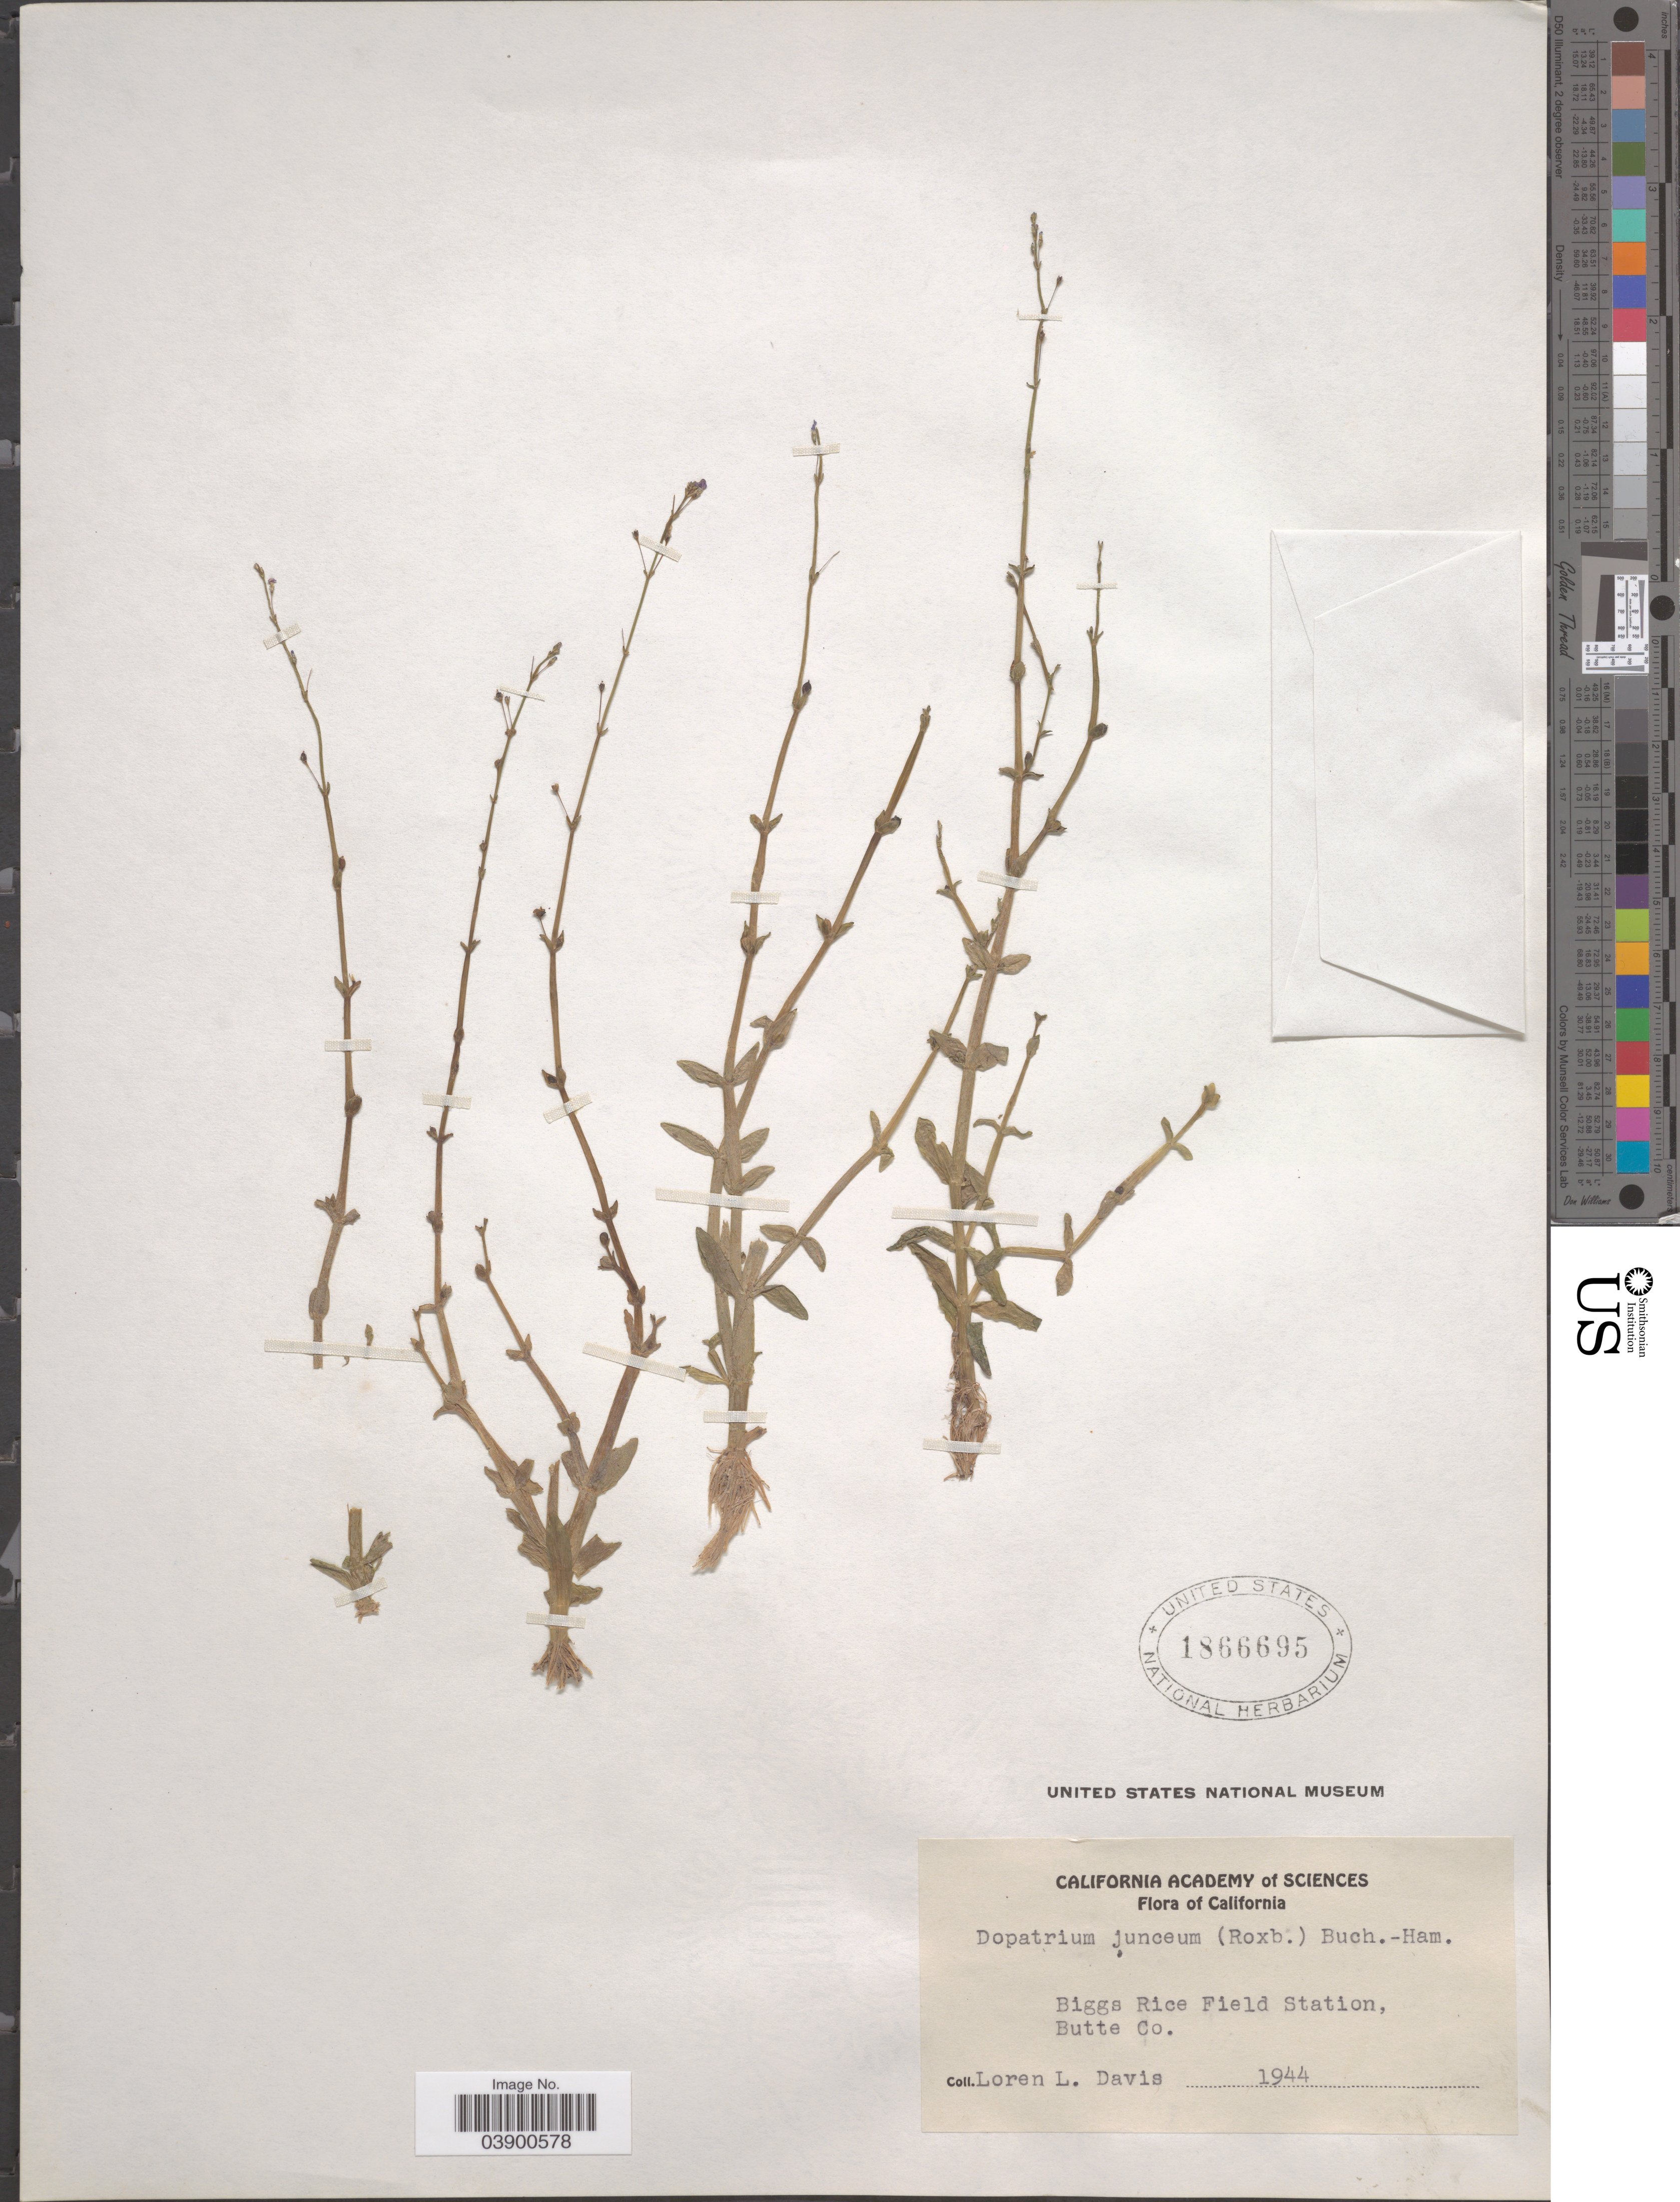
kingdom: Plantae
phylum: Tracheophyta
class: Magnoliopsida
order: Lamiales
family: Plantaginaceae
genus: Dopatrium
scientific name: Dopatrium junceum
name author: (Roxb.) Buch.-Ham. ex Benth.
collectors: L. Davis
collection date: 1944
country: United States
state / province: California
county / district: Butte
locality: Biggs Rice Fields Station, Butte Co.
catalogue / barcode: US 1866695